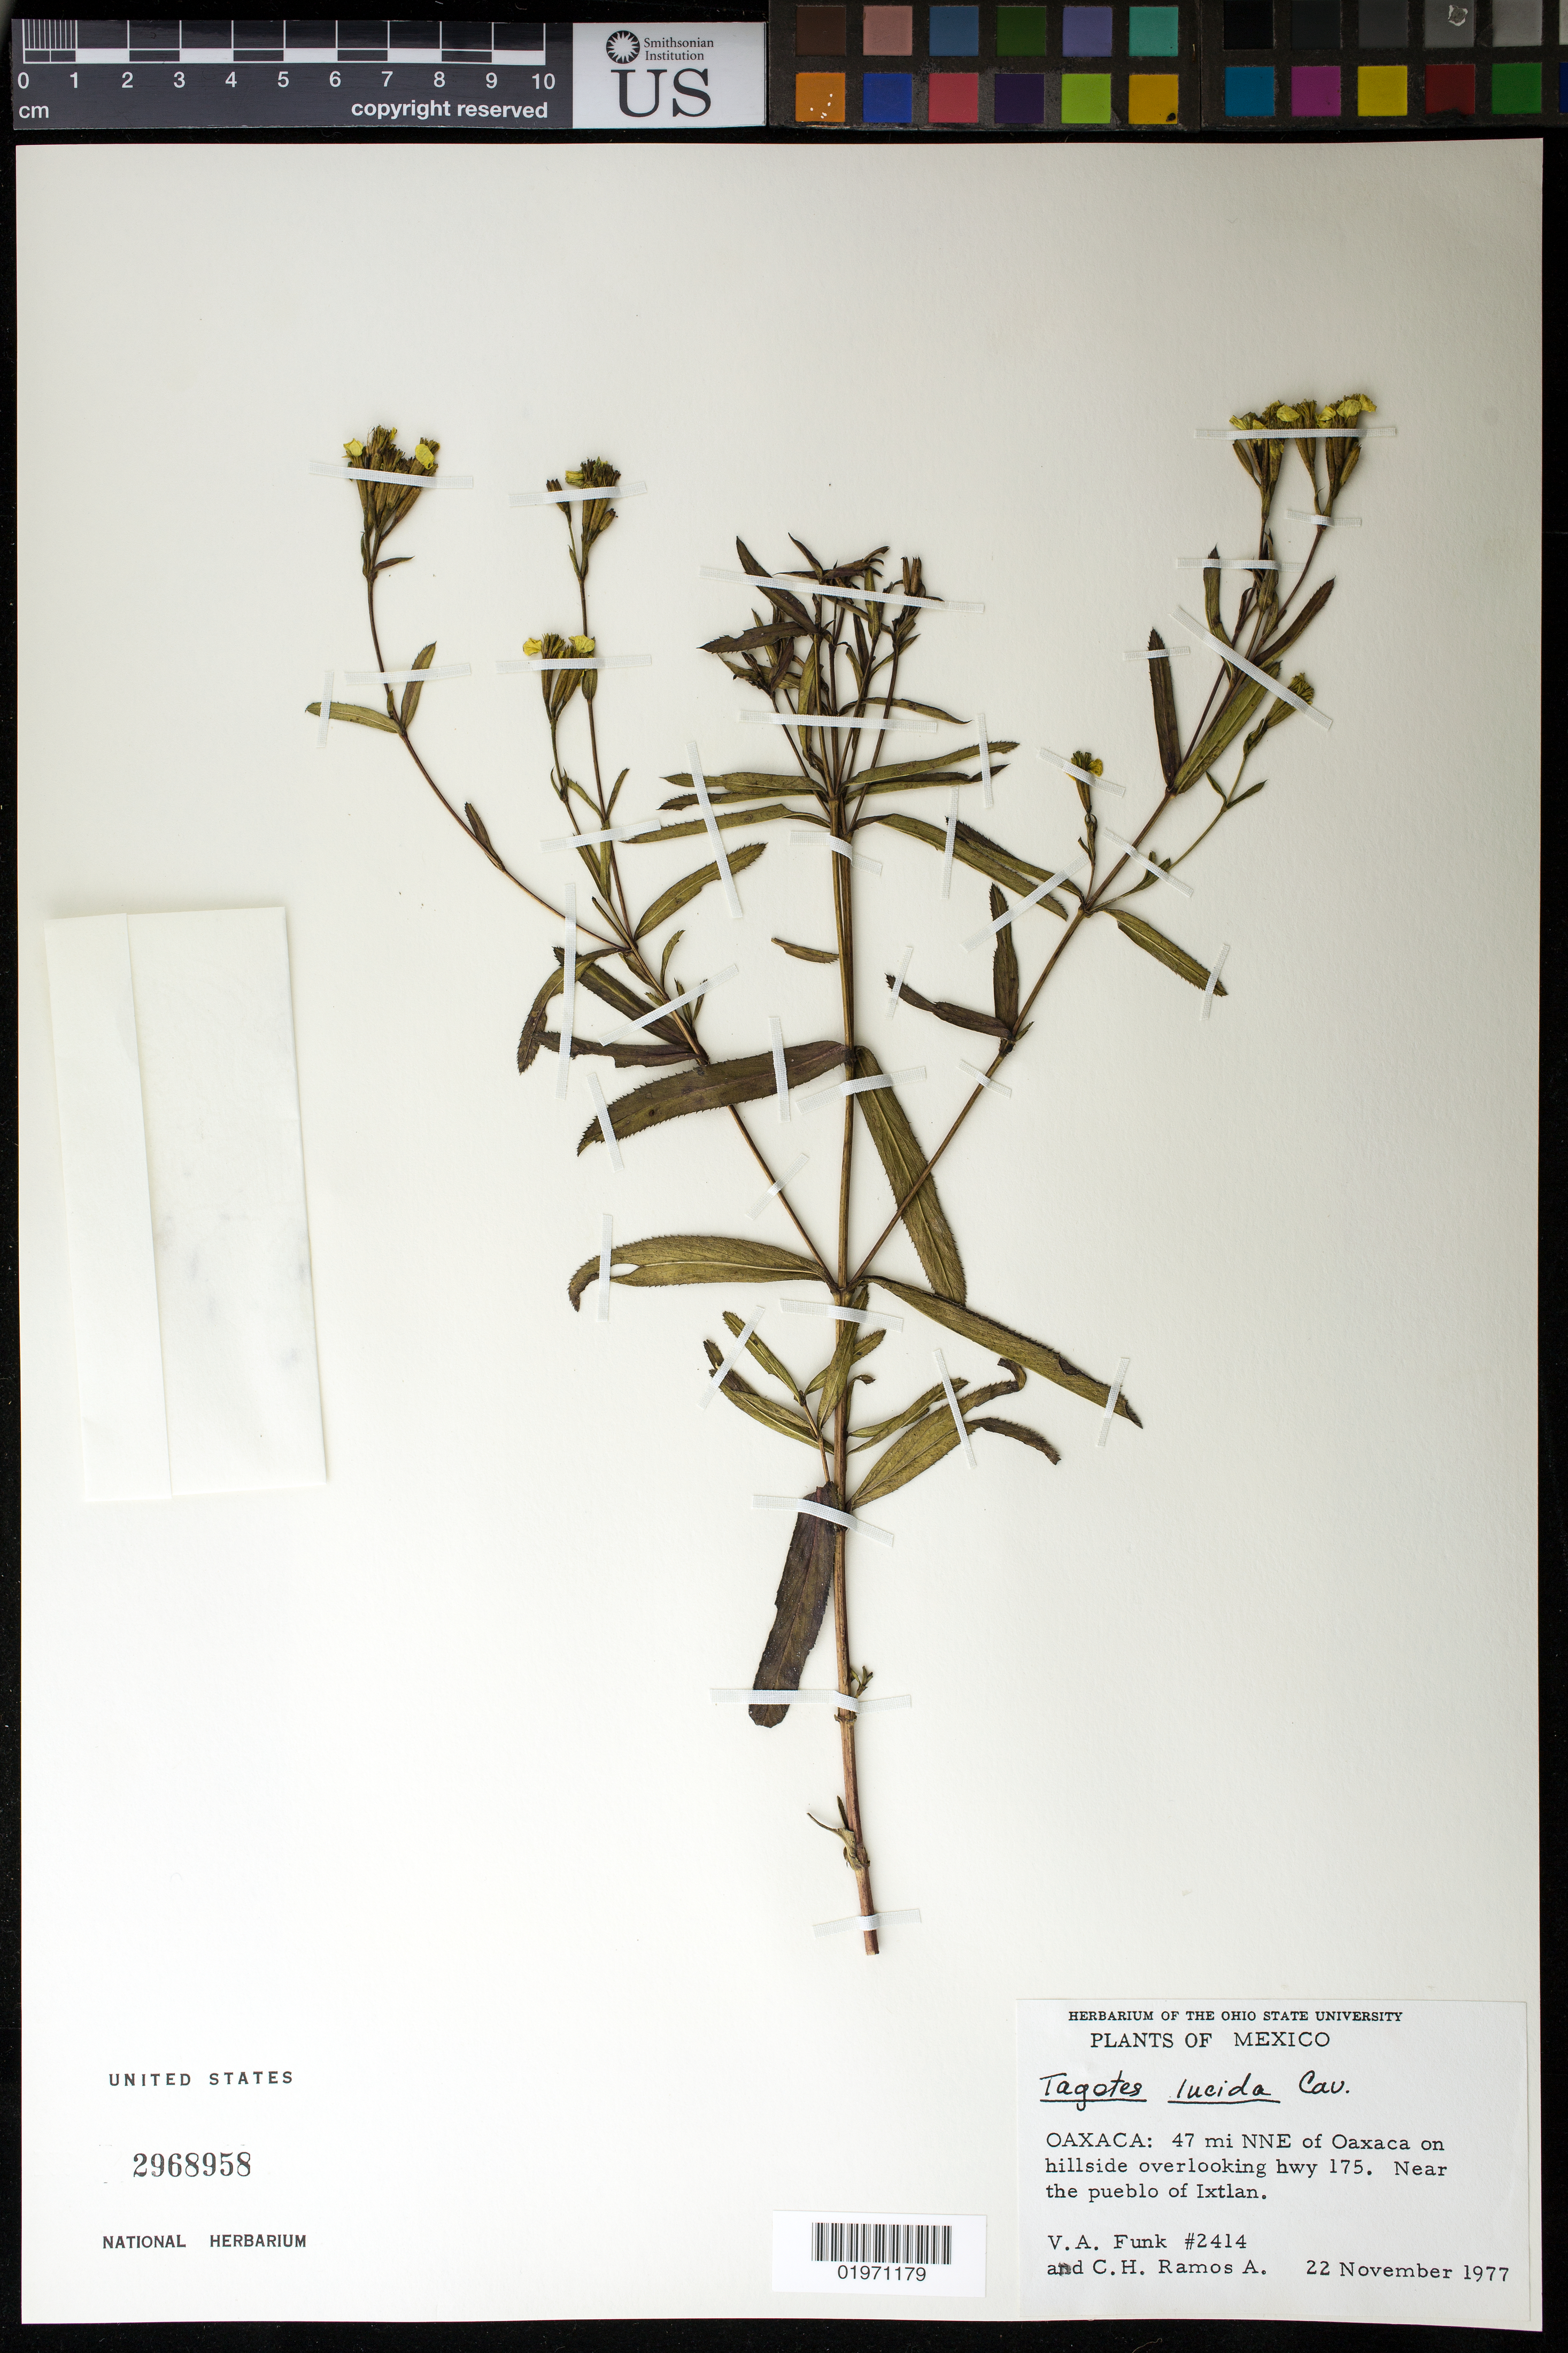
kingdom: Plantae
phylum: Tracheophyta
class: Magnoliopsida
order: Asterales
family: Asteraceae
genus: Tagetes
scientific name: Tagetes lucida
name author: Cav.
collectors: V. Funk & C. Ramos A.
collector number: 2414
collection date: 1977-11-22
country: Mexico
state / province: Oaxaca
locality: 47 mi NNE of Oaxaca along roadside (hwy 175), near the pueblo of Ixtlan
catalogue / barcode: US 2968958